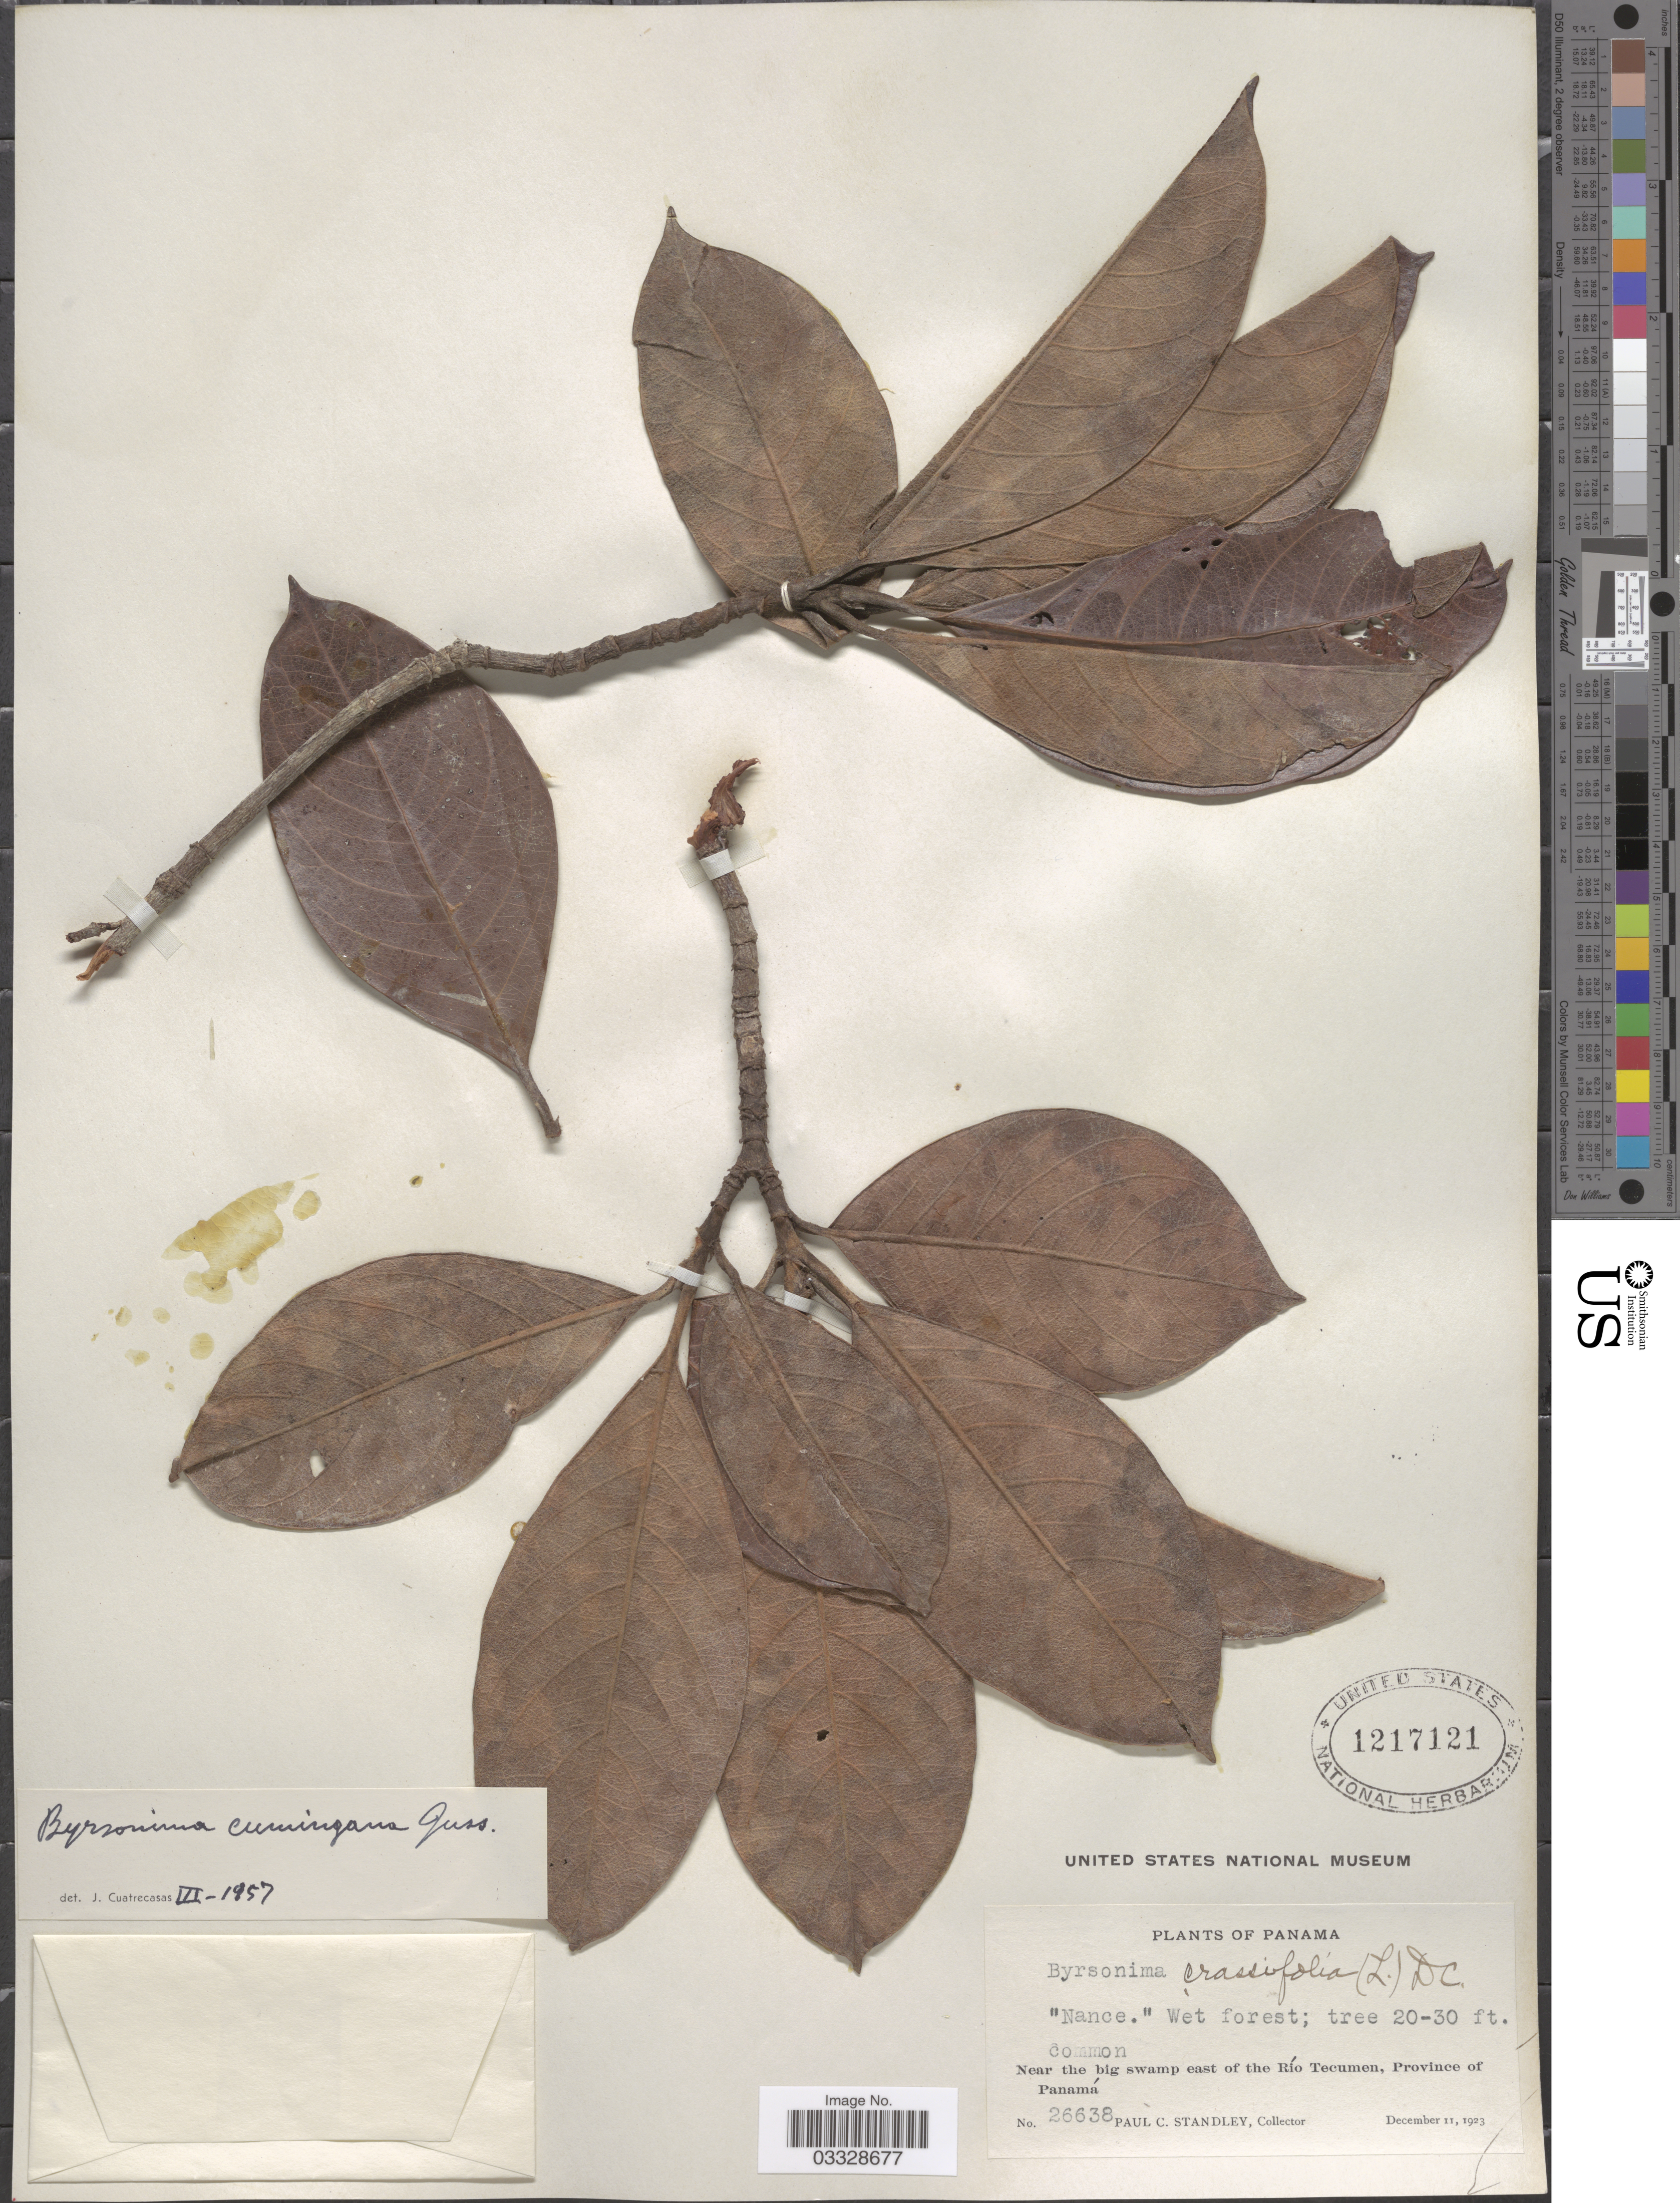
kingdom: Plantae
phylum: Tracheophyta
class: Magnoliopsida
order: Malpighiales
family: Malpighiaceae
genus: Byrsonima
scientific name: Byrsonima crassifolia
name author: (L.) Kunth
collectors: P. C. Standley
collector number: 26638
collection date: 1923-12-11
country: Panama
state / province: Panamá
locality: Near the big swamp east of the Río Tecumen.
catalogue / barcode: US 1217121